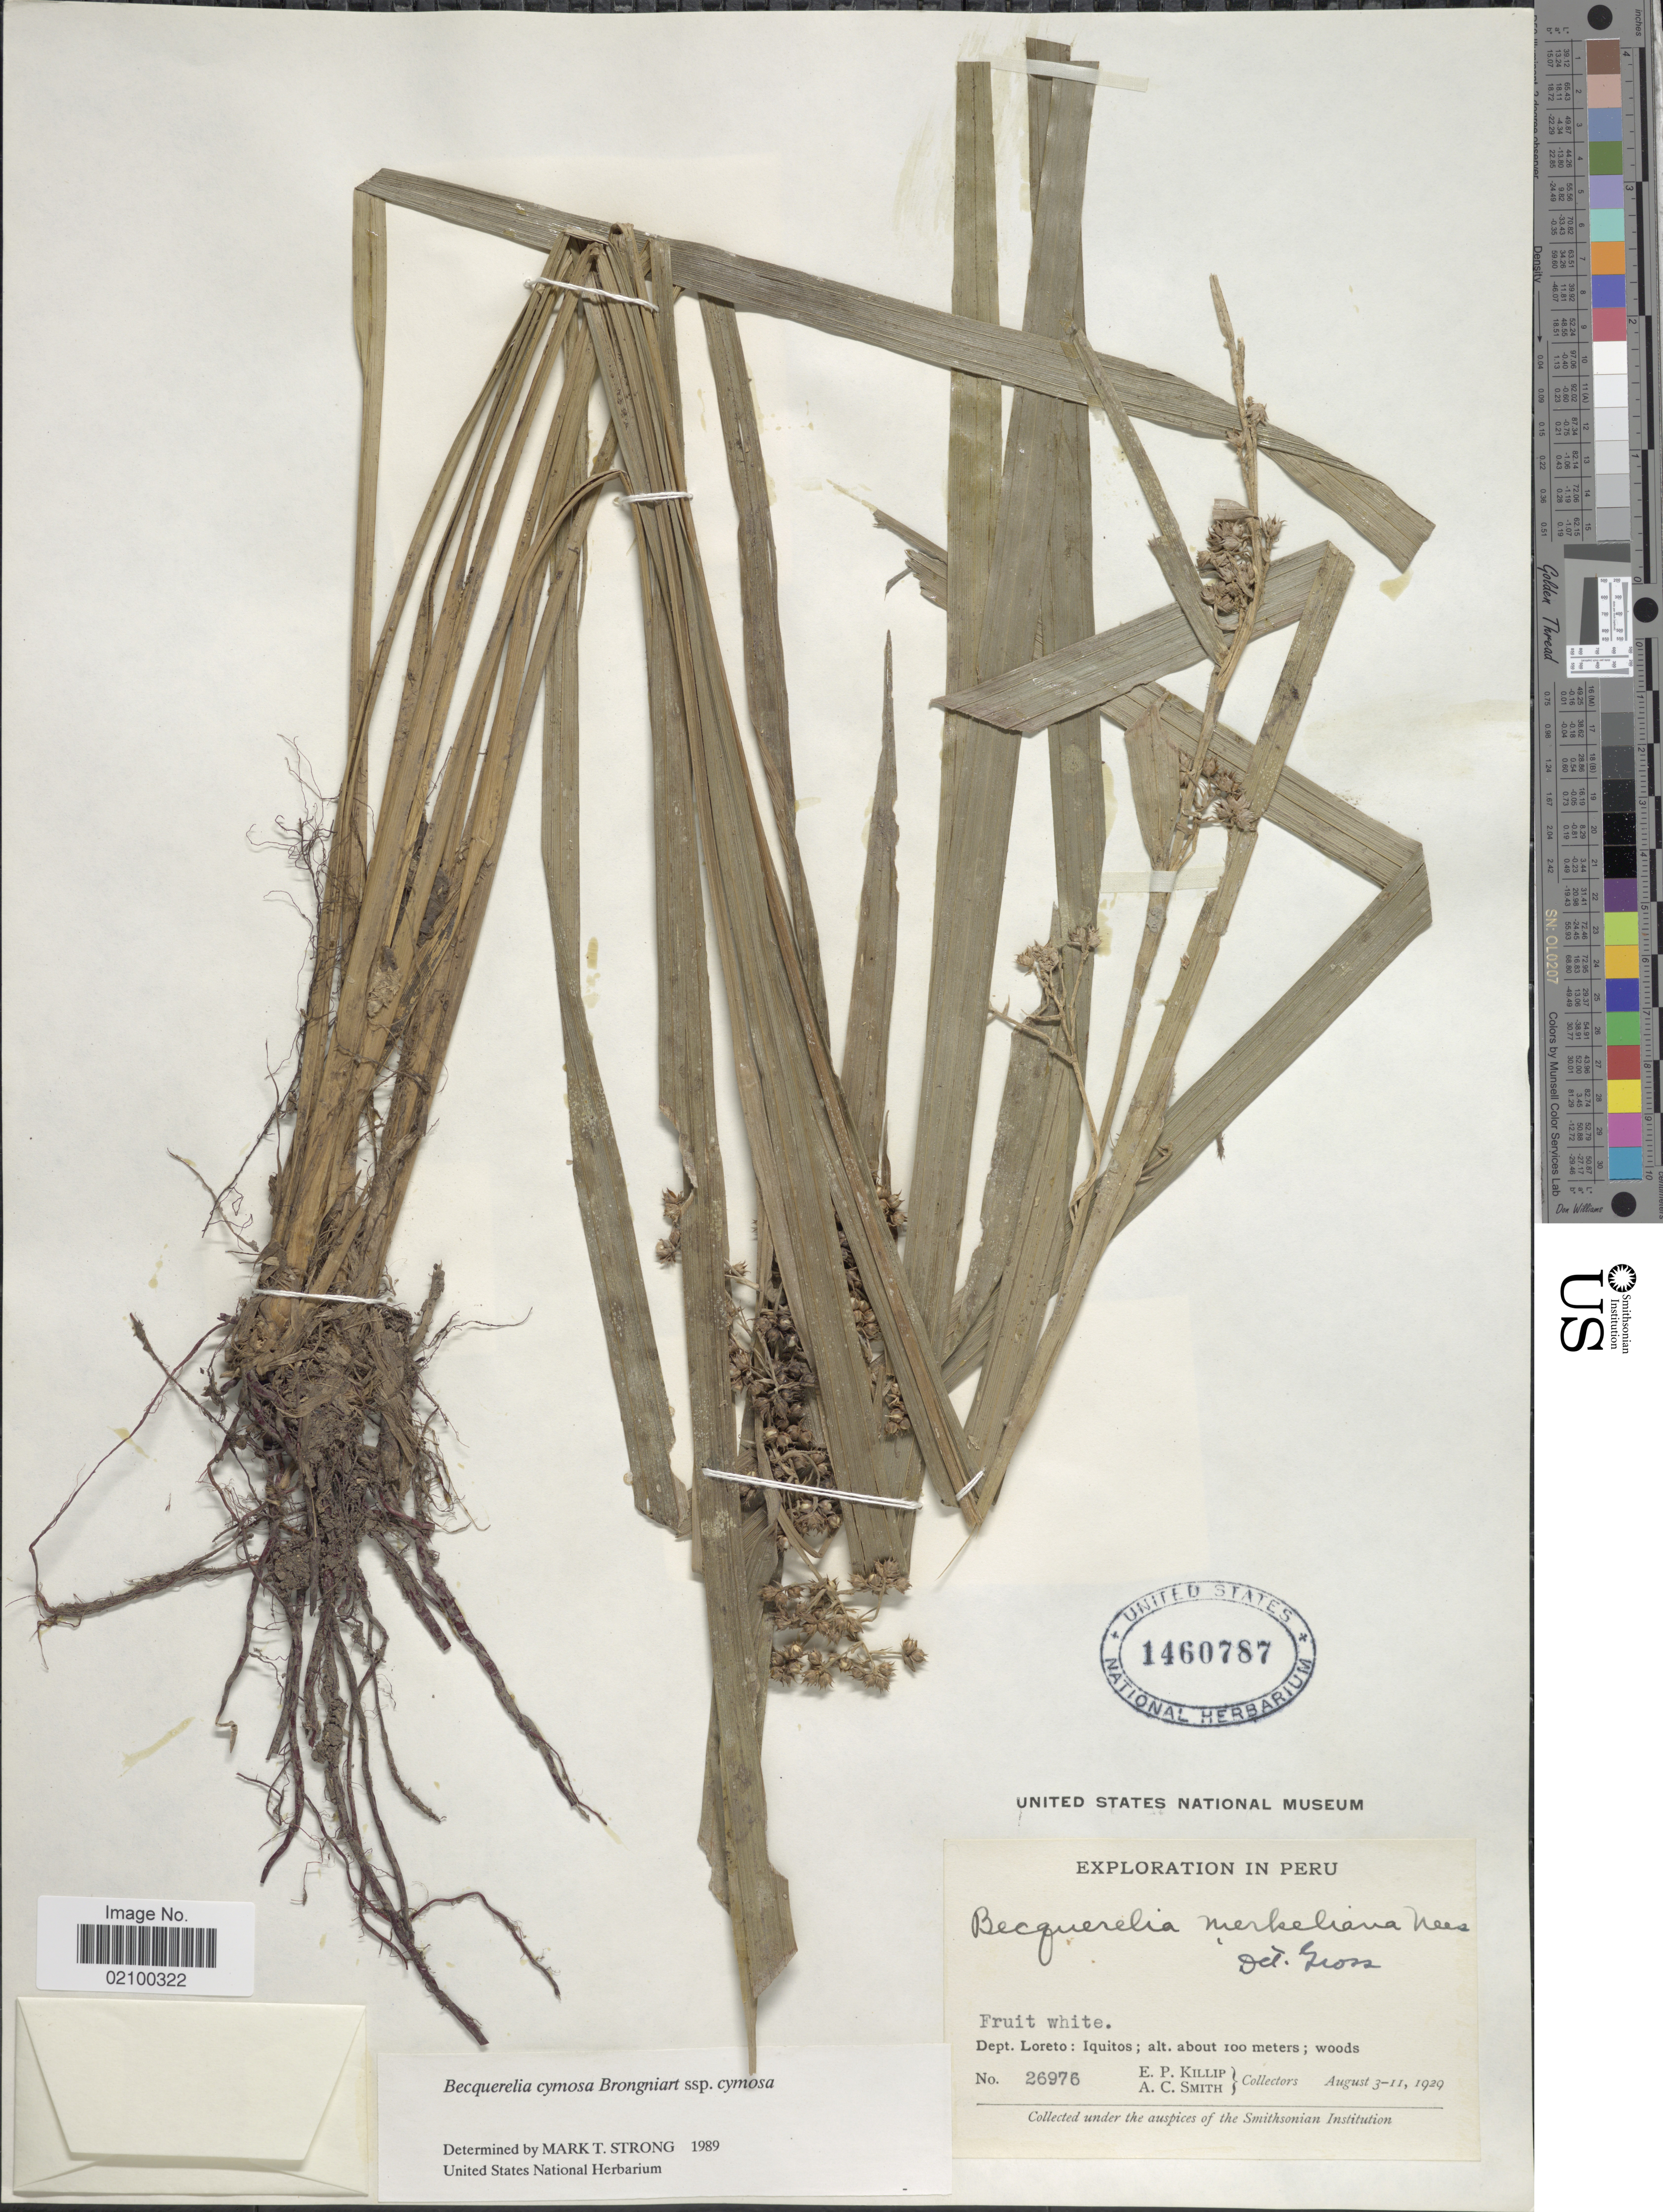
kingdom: Plantae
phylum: Tracheophyta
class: Liliopsida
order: Poales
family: Cyperaceae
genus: Becquerelia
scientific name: Becquerelia cymosa subsp. cymosa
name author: Brongn.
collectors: E. P. Killip & A. C. Smith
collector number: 26976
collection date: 1929-08-03/1929-08-11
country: Peru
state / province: Loreto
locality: Iquitos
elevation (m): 100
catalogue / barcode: US 1460787